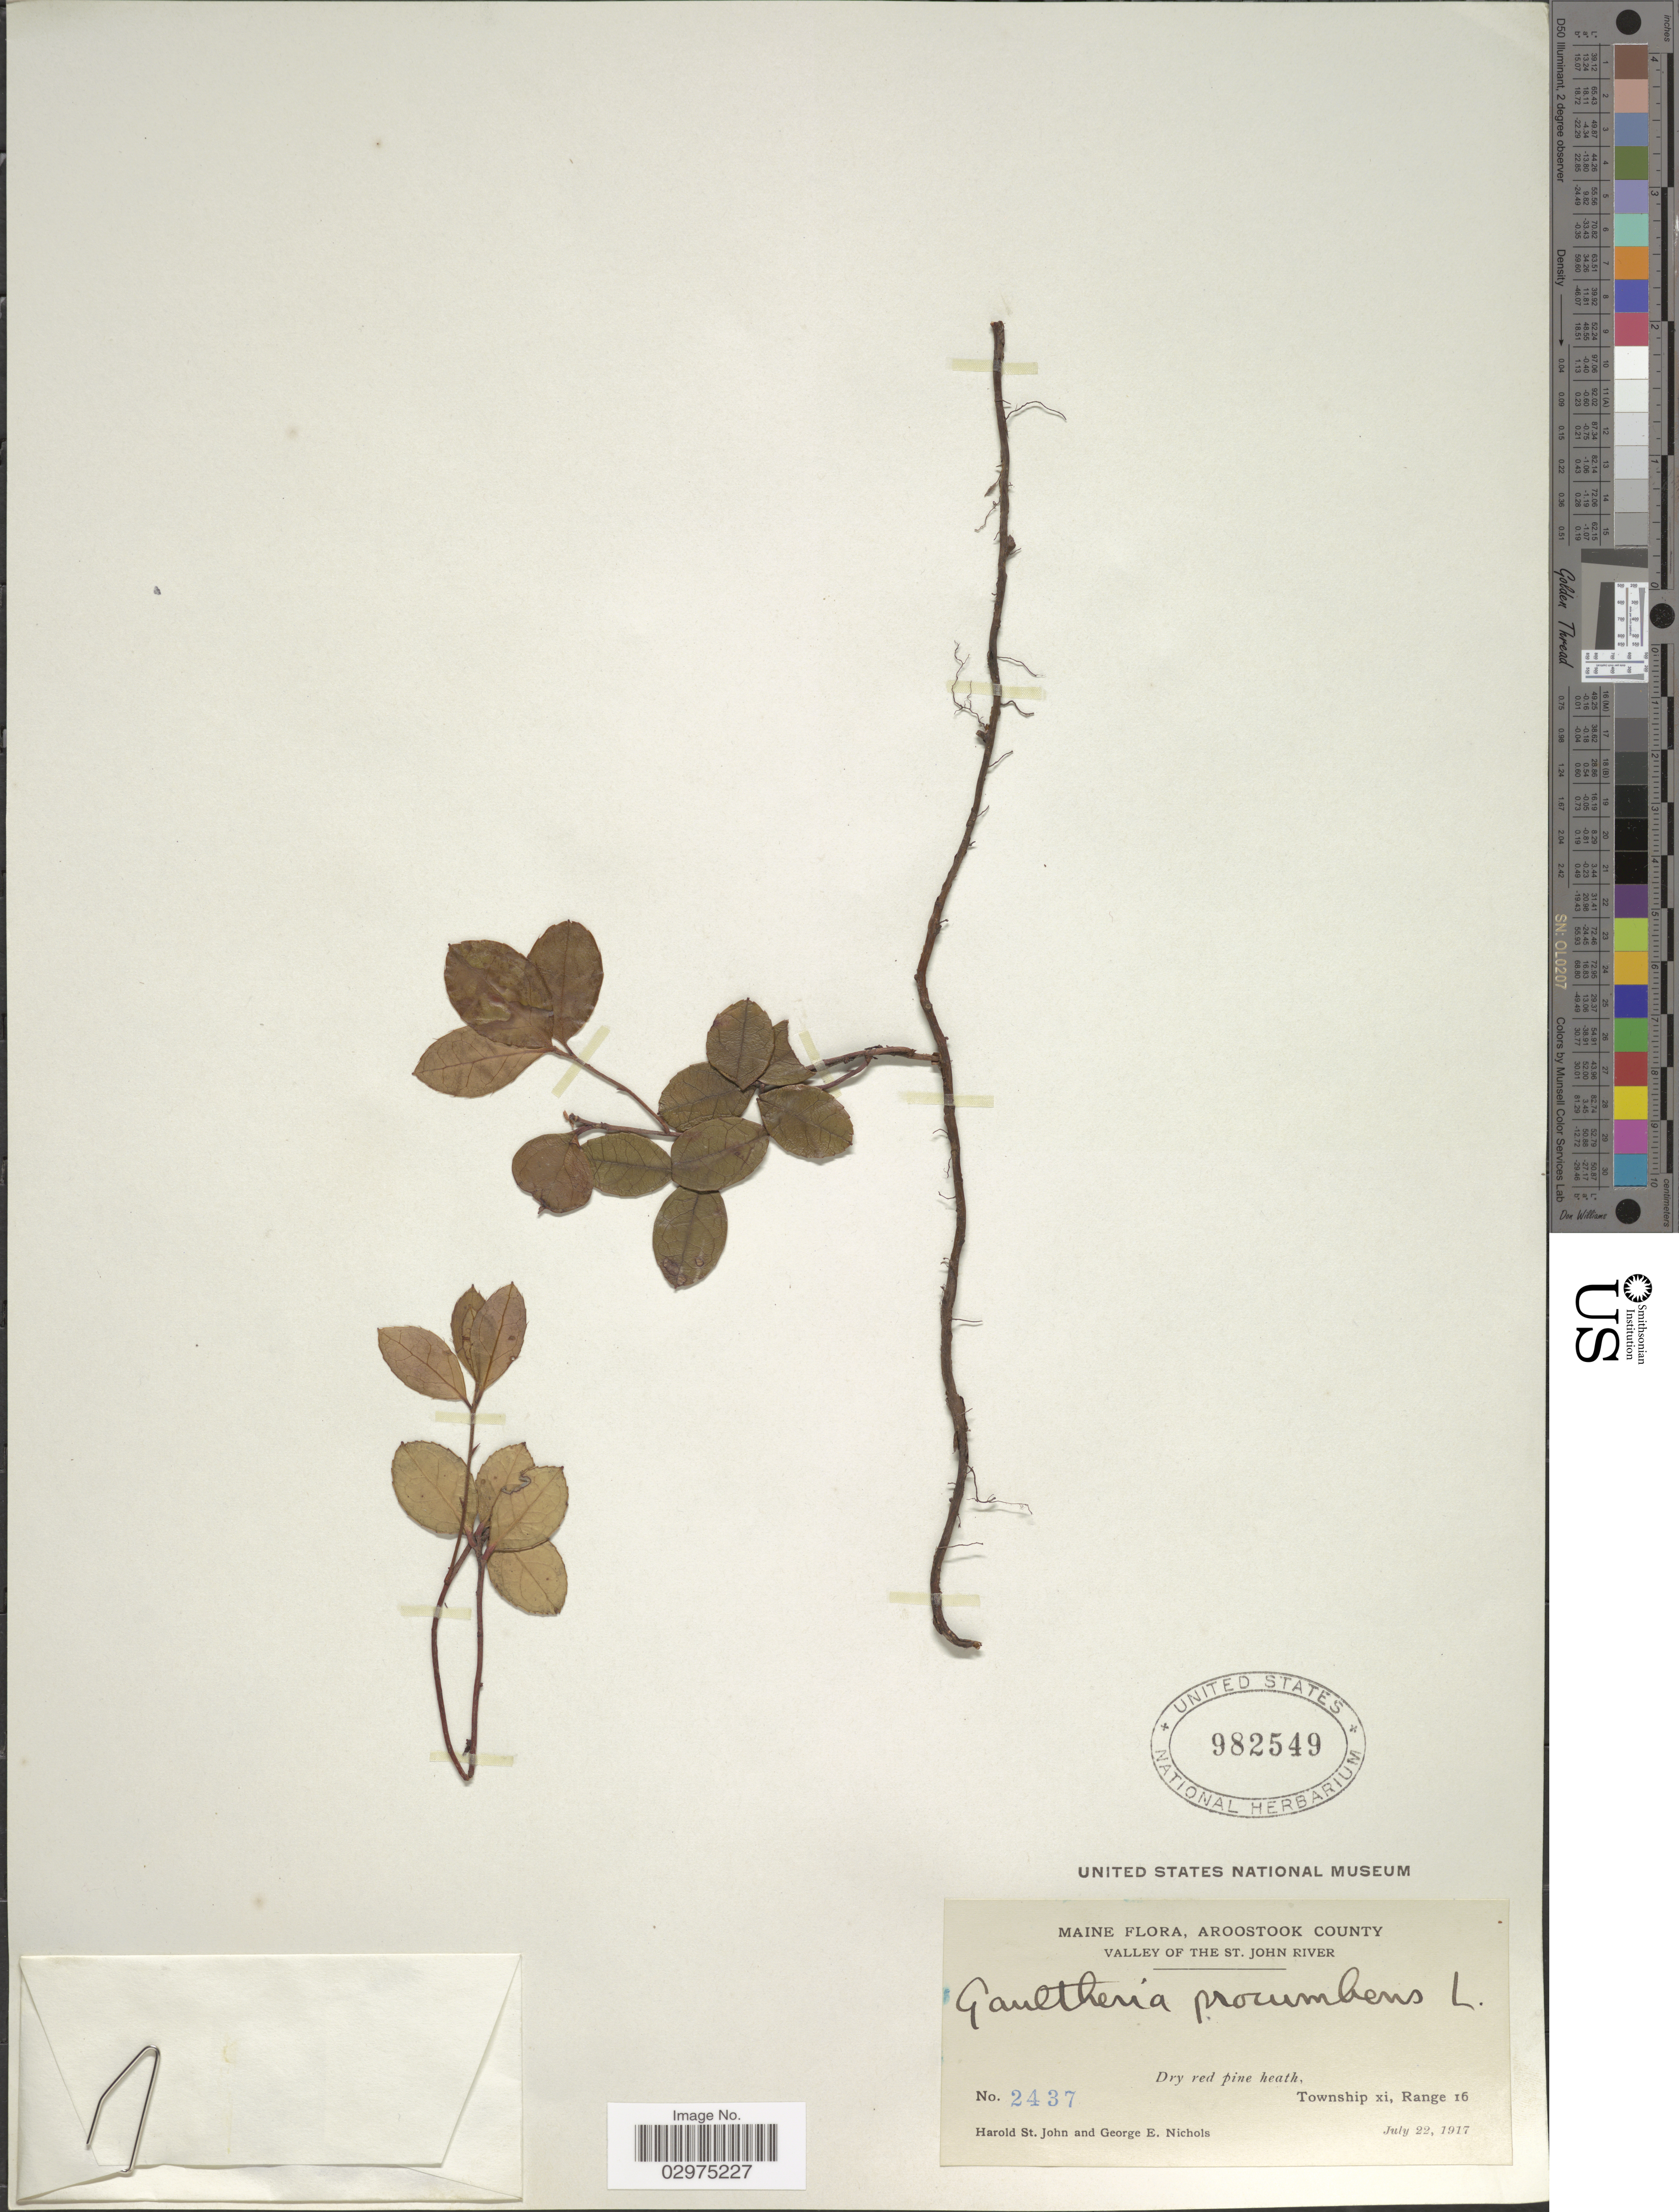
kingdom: Plantae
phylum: Tracheophyta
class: Magnoliopsida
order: Ericales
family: Ericaceae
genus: Gaultheria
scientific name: Gaultheria procumbens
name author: L.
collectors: H. St. John & G. E. Nichols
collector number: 2437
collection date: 1917-07-22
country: United States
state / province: Maine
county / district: Aroostook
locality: Valley of the St. John River. Township xi, Range 16.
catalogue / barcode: US 982549